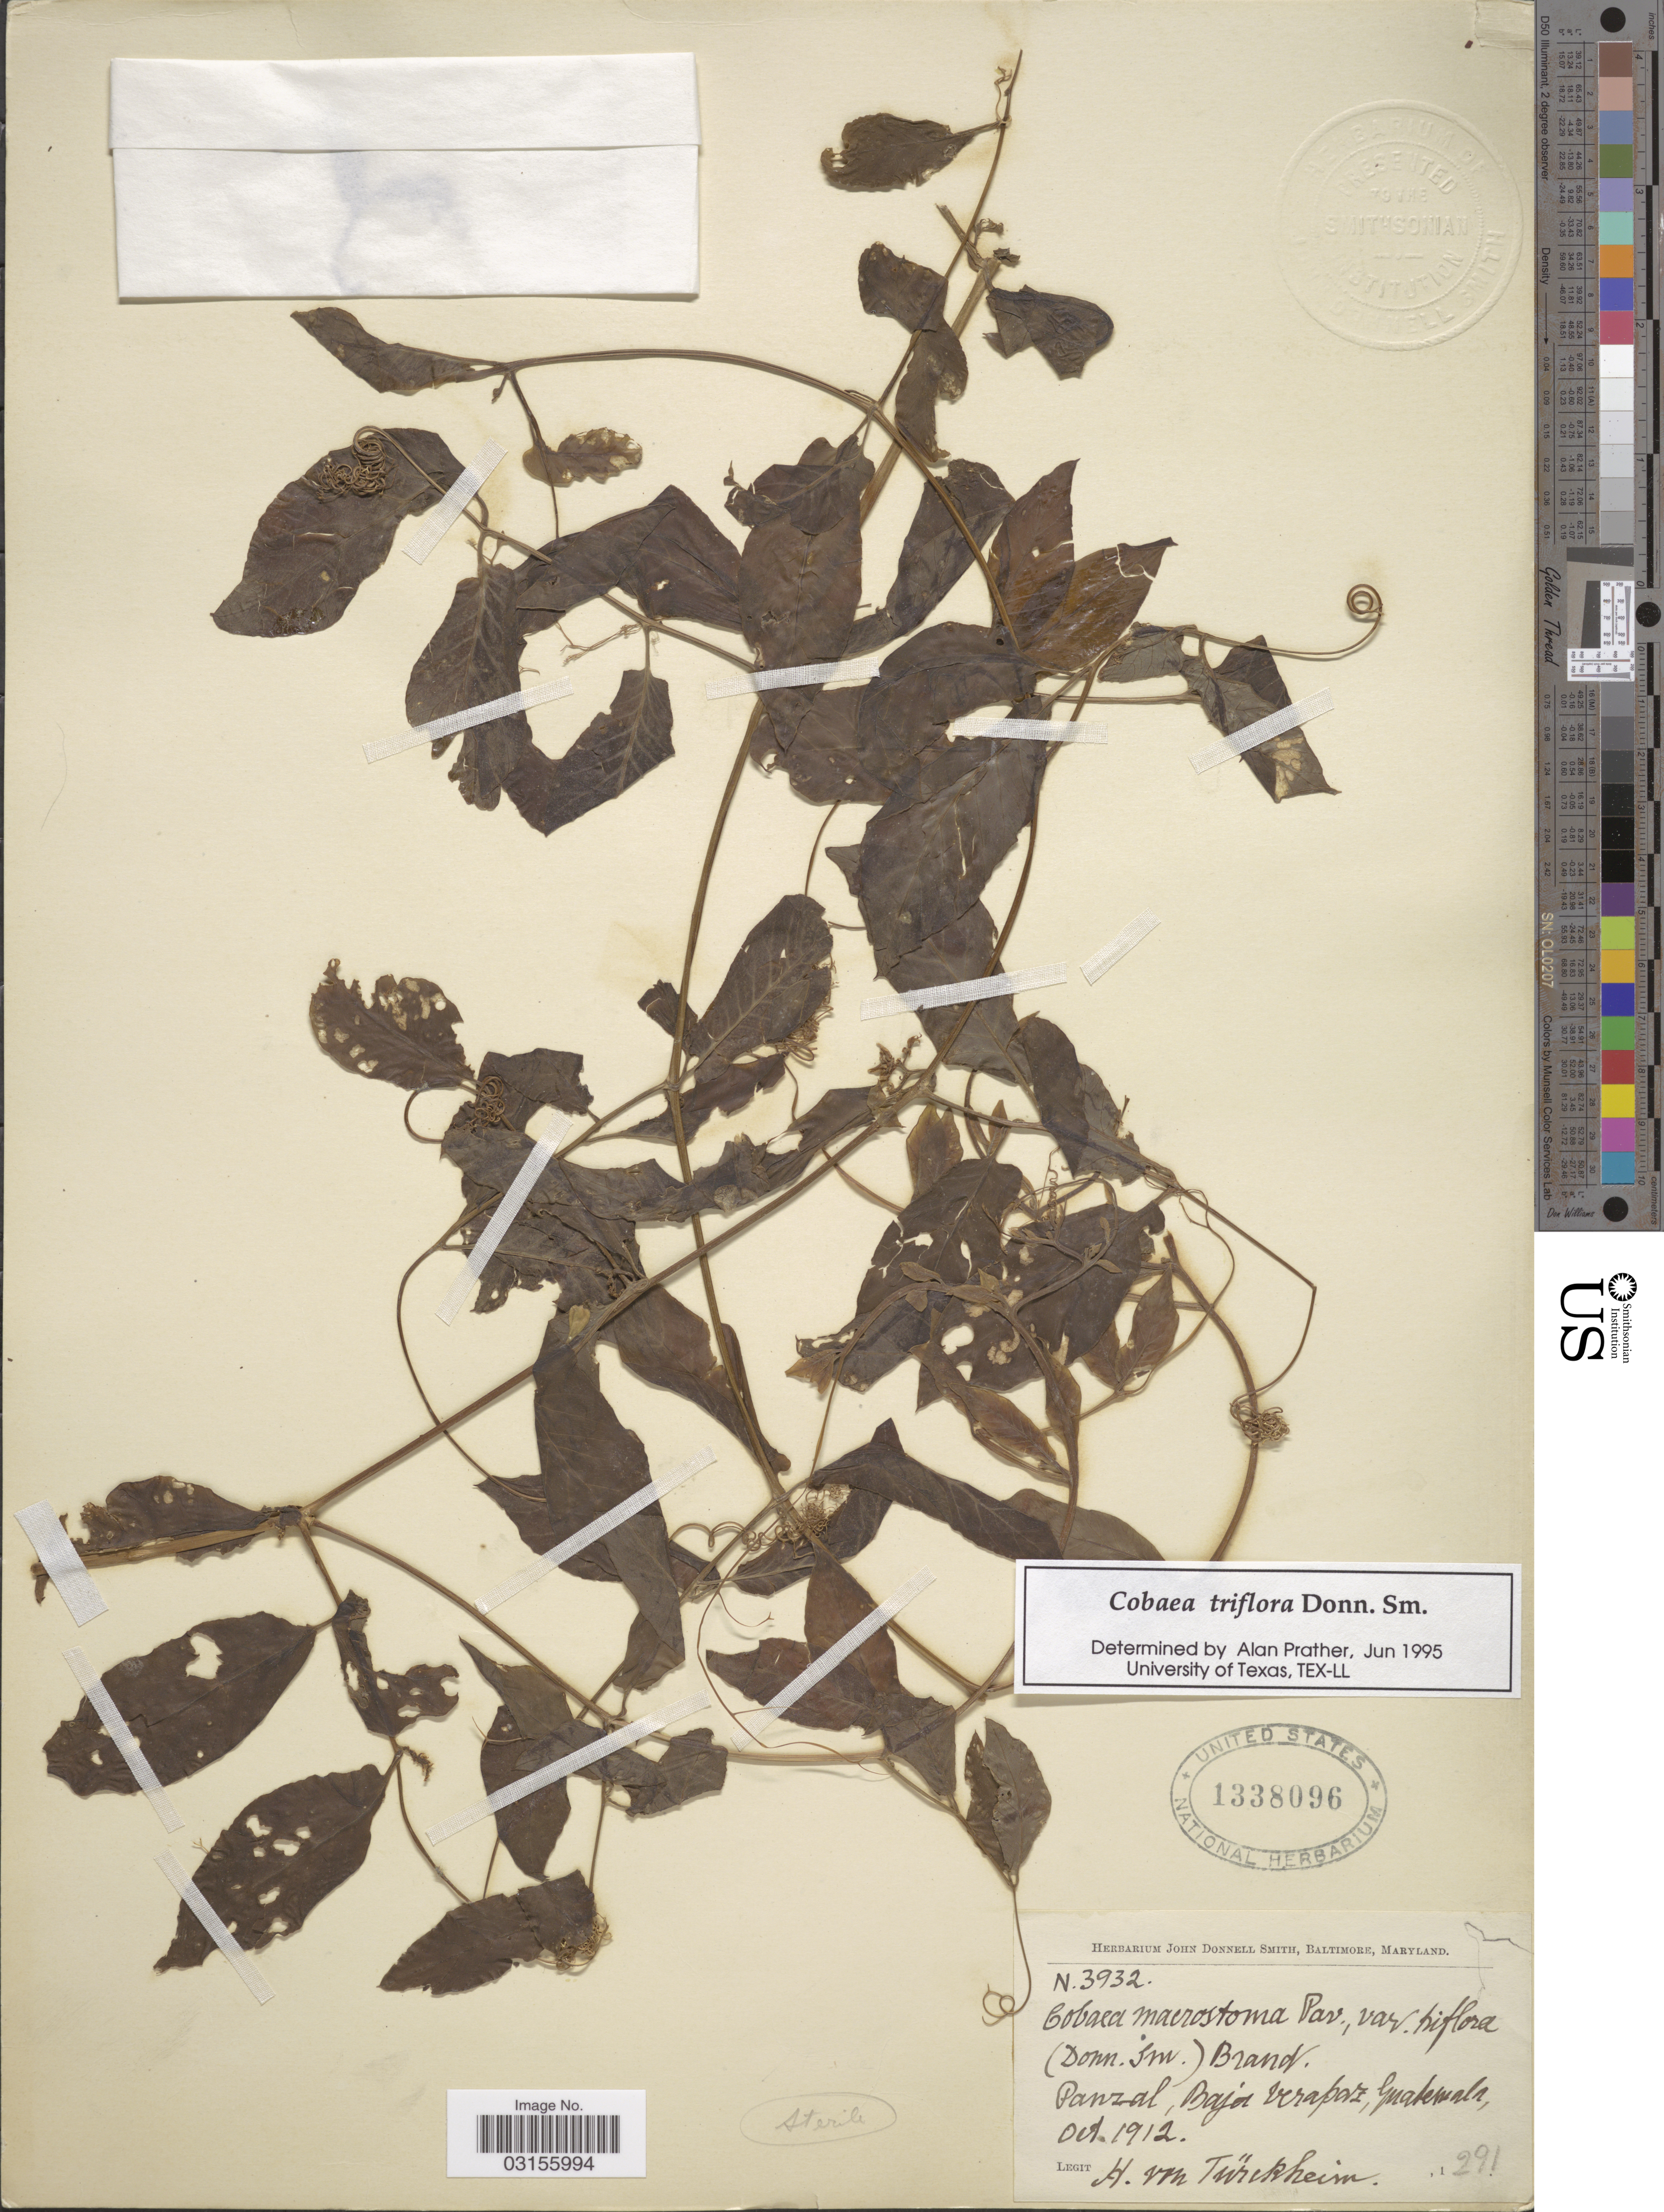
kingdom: Plantae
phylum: Tracheophyta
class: Magnoliopsida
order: Ericales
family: Polemoniaceae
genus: Cobaea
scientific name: Cobaea triflora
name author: Donn. Sm.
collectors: H. von Türckheim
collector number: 3932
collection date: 1912-10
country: Guatemala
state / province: Baja Verapaz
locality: Panzal.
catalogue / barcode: US 1338096